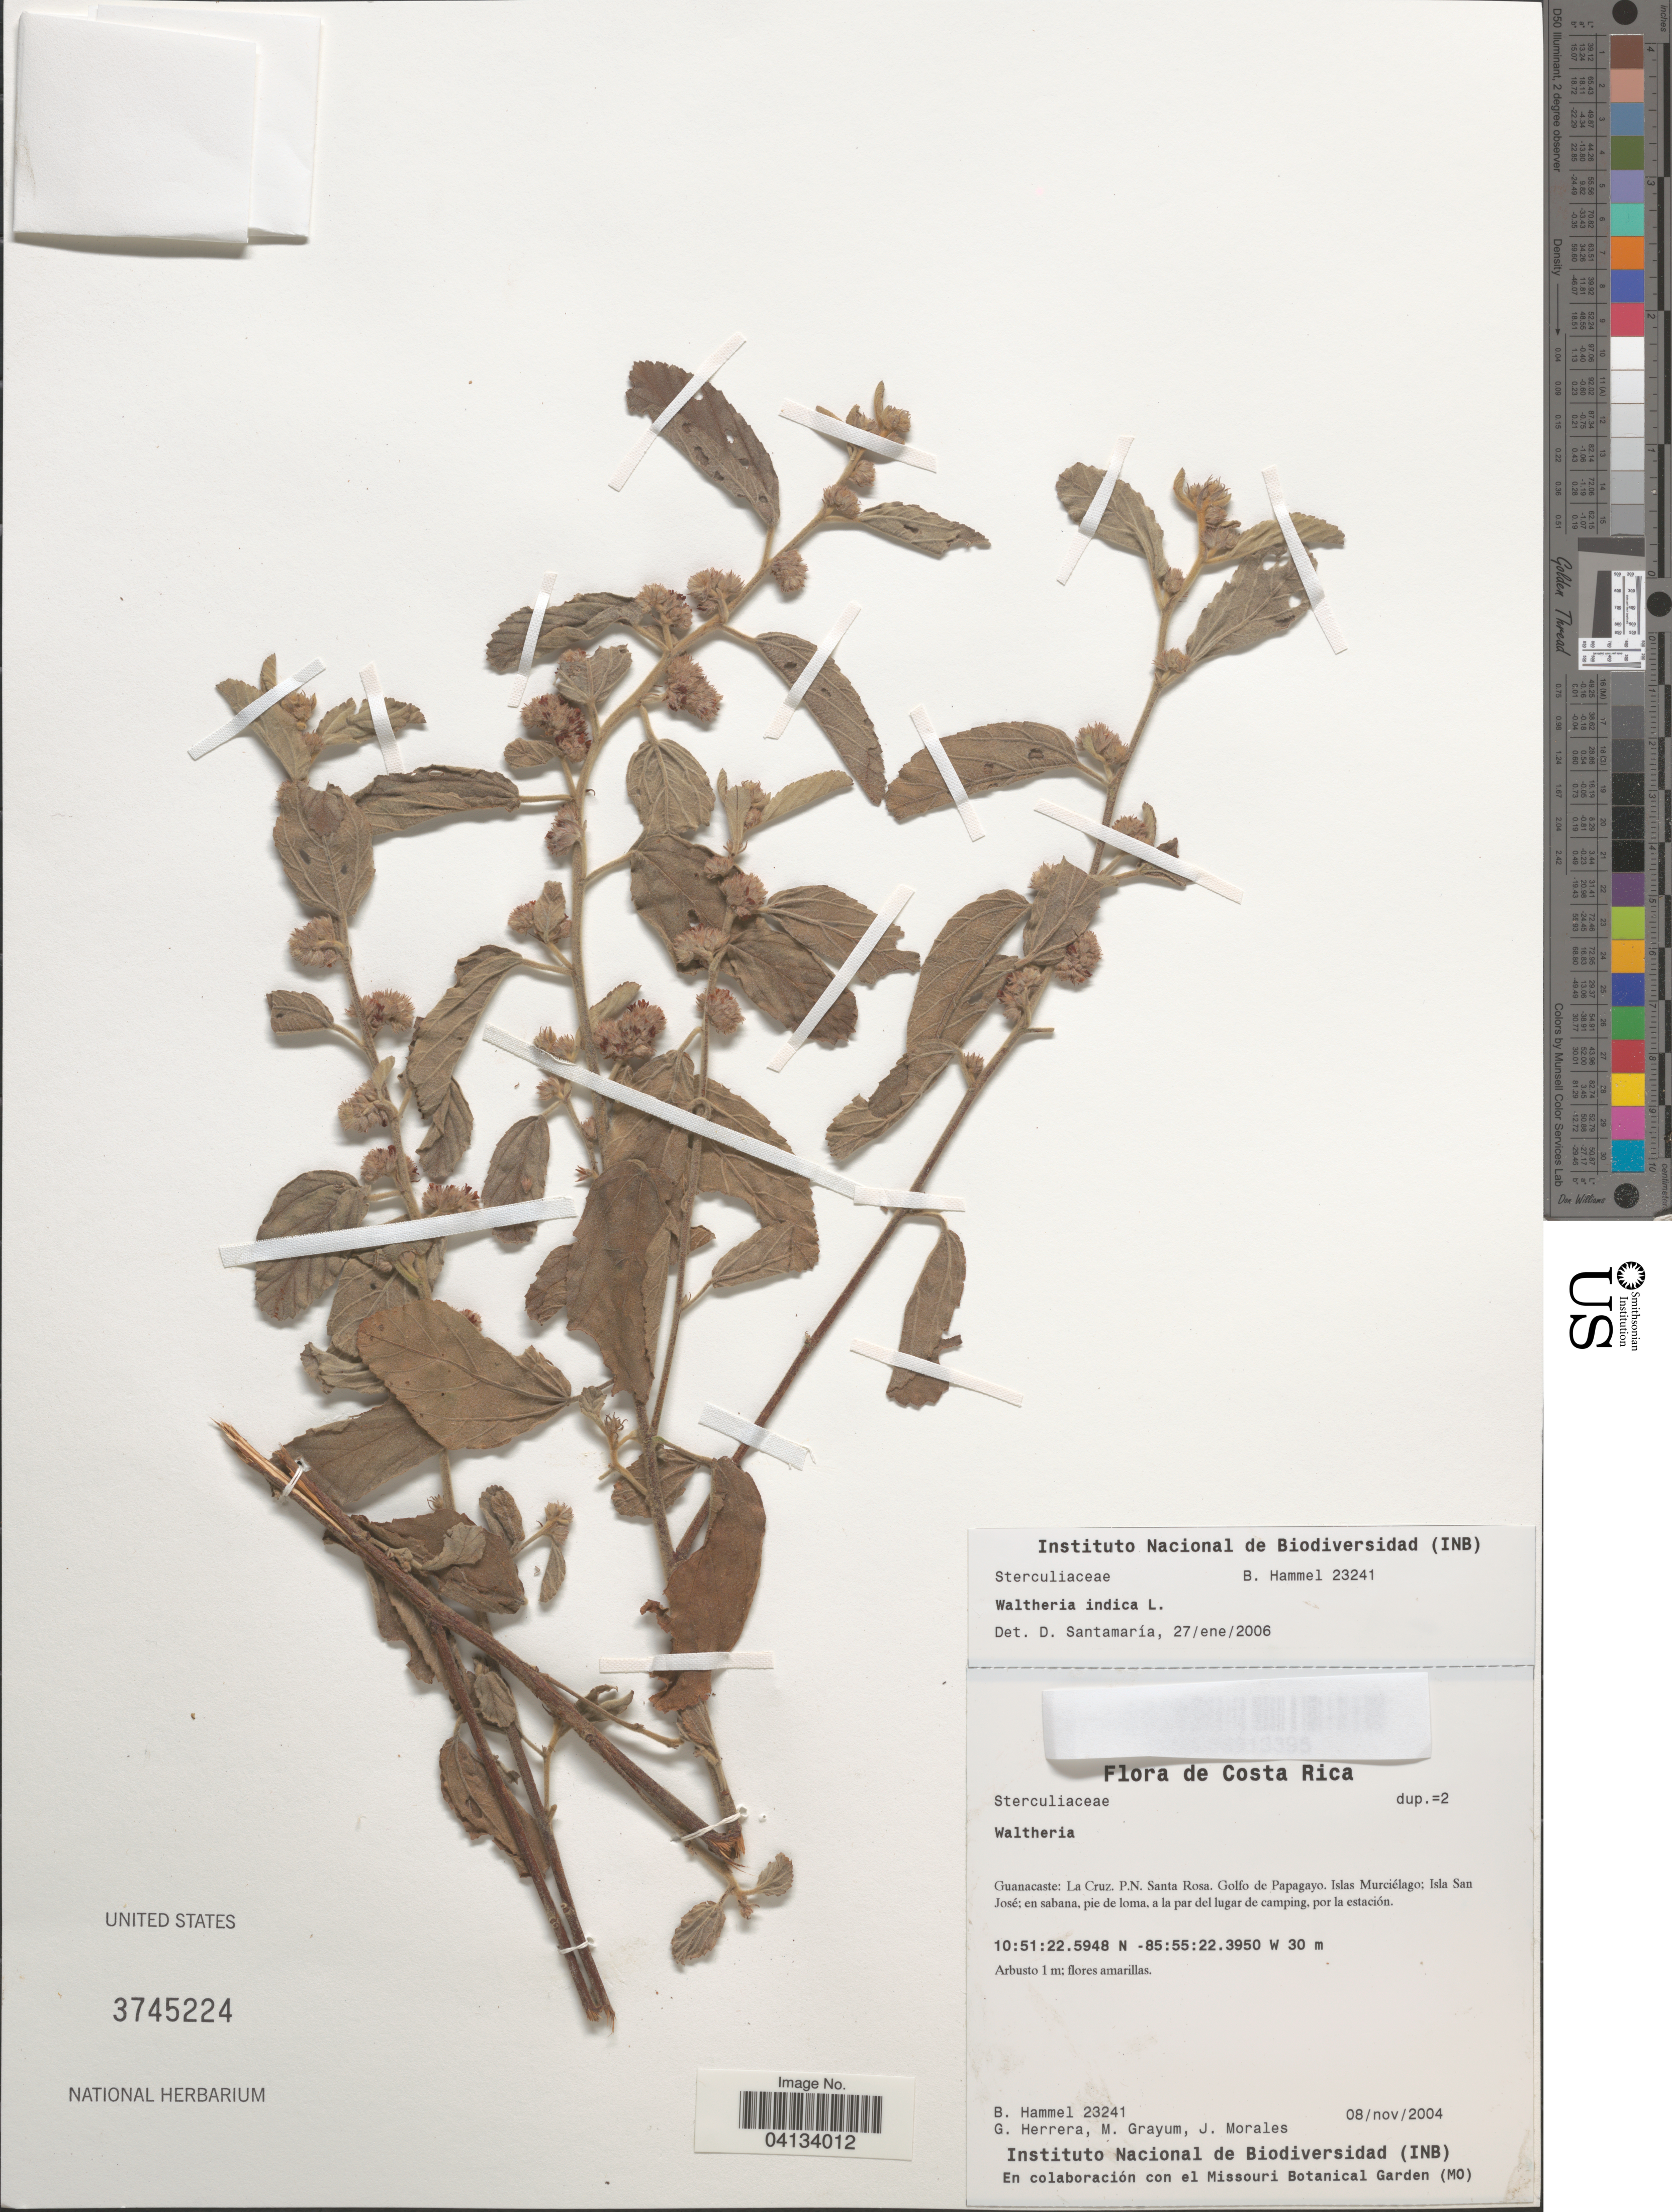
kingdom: Plantae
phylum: Tracheophyta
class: Magnoliopsida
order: Malvales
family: Malvaceae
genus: Waltheria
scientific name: Waltheria indica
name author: L.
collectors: B. Hammel, G. Herrera, M. H. Grayum & J. Morales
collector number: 23241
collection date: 2004-11-08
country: Costa Rica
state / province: Guanacaste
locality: La Cruz. P.N. Santa Rosa. Golfo de Papagayo. Islas Murciélago; Isla San José.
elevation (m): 30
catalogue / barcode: US 3745224